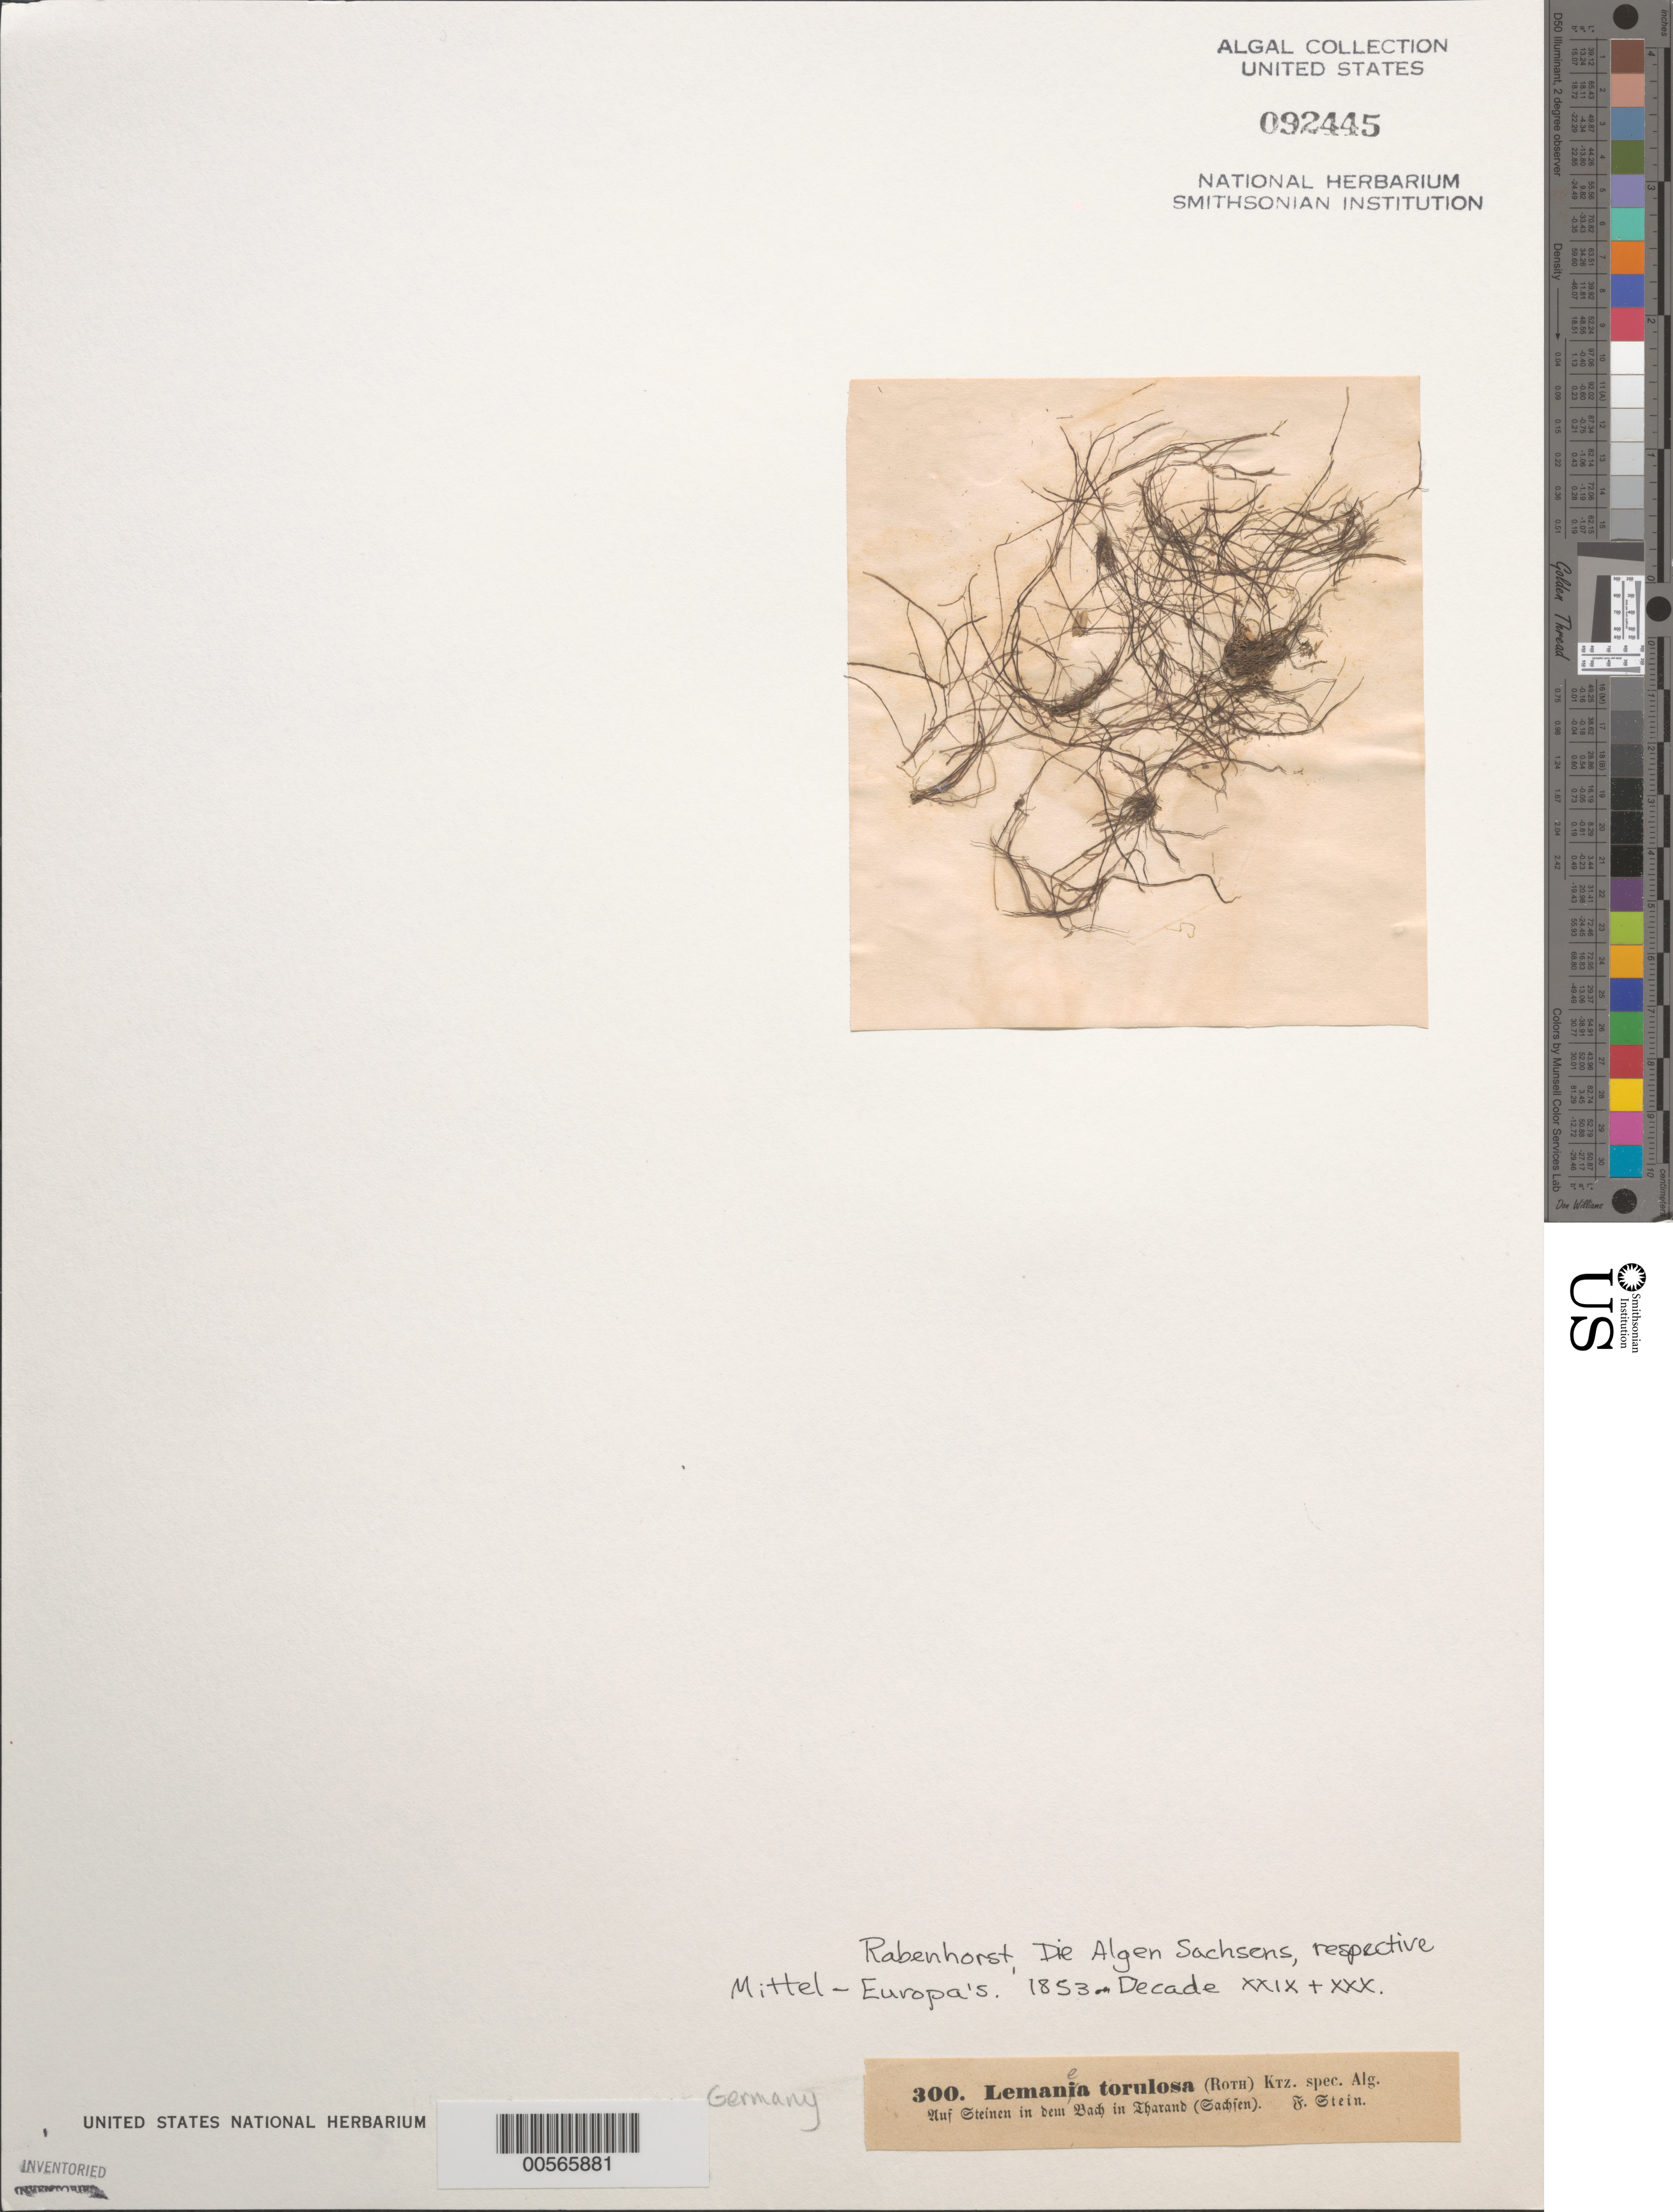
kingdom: Plantae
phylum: Rhodophyta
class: Florideophyceae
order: Batrachospermales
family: Lemaneaceae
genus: Lemanea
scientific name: Lemanea torulosa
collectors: F. Stein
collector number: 300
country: Germany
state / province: Sachsen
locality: Dresden District. Tharandt (tharand), saxony (sachsen)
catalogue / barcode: US 92445